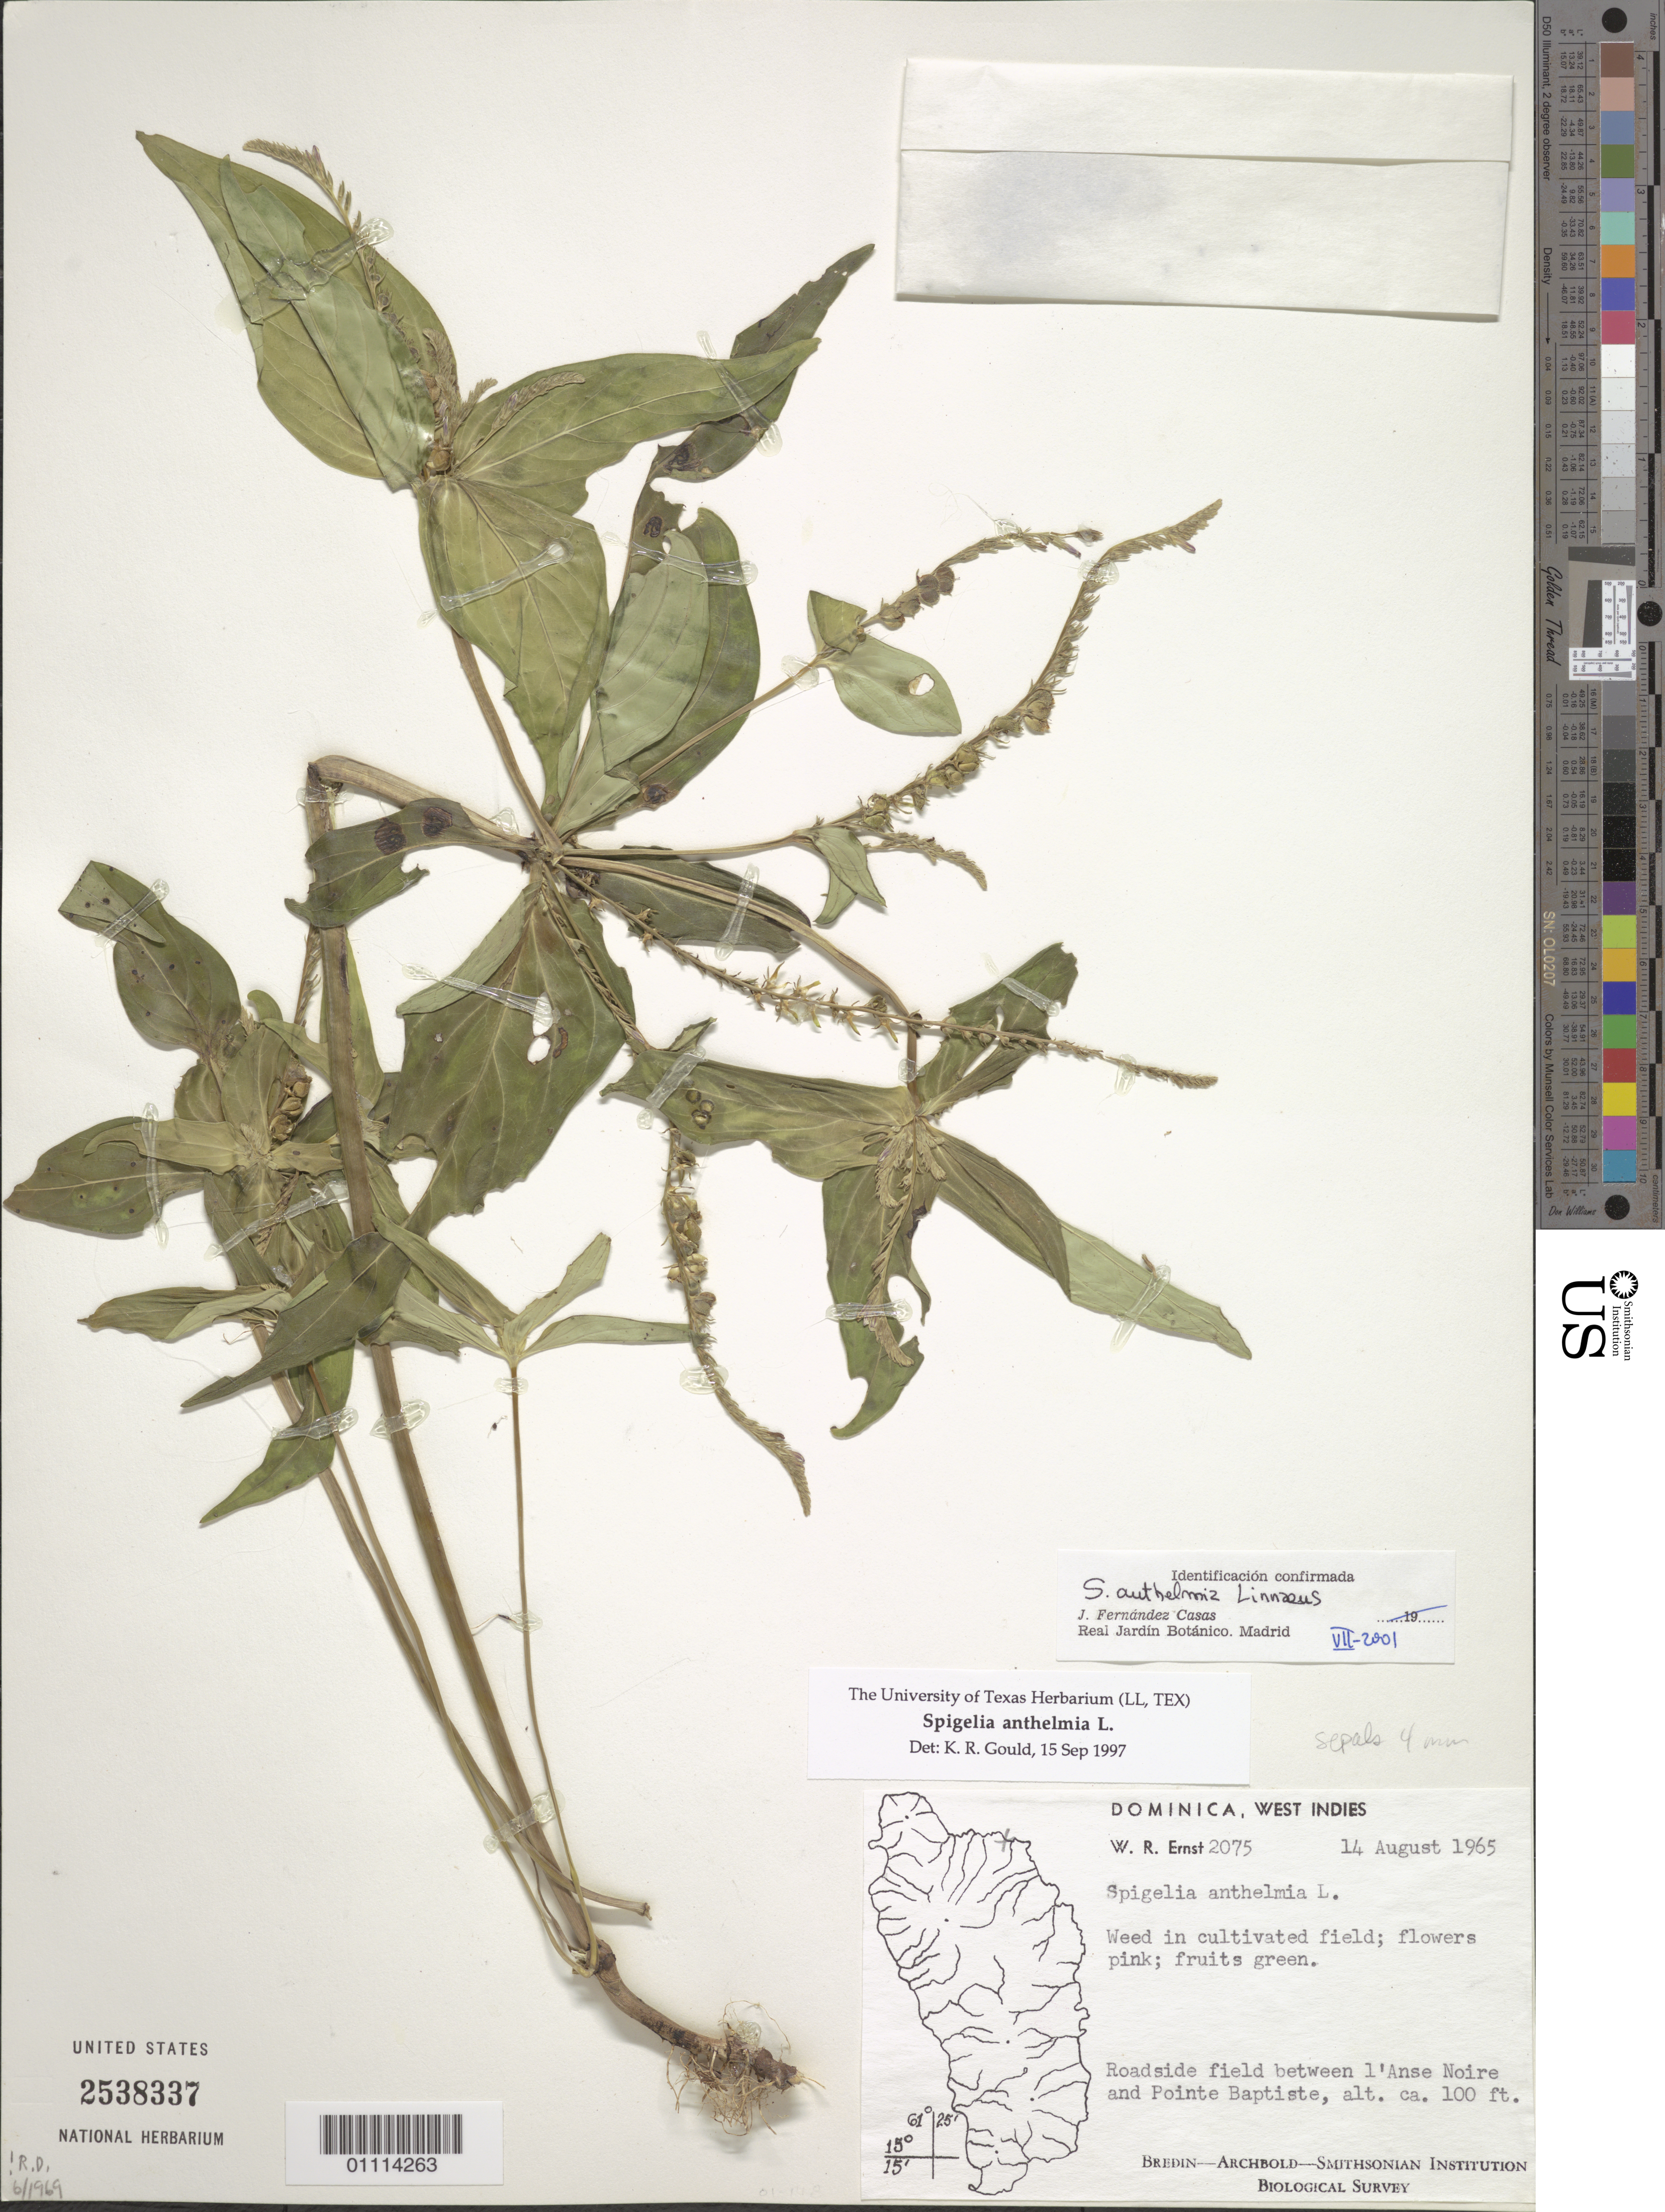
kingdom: Plantae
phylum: Tracheophyta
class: Magnoliopsida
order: Gentianales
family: Loganiaceae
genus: Spigelia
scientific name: Spigelia anthelmia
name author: L.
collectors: W. R. Ernst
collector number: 2075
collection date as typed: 14 Aug 1965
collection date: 1965-08-14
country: Dominica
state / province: St. Andrew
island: Dominica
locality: Roadside field between l'Anse Noire and Pointe Baptiste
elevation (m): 30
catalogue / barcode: US 2538337